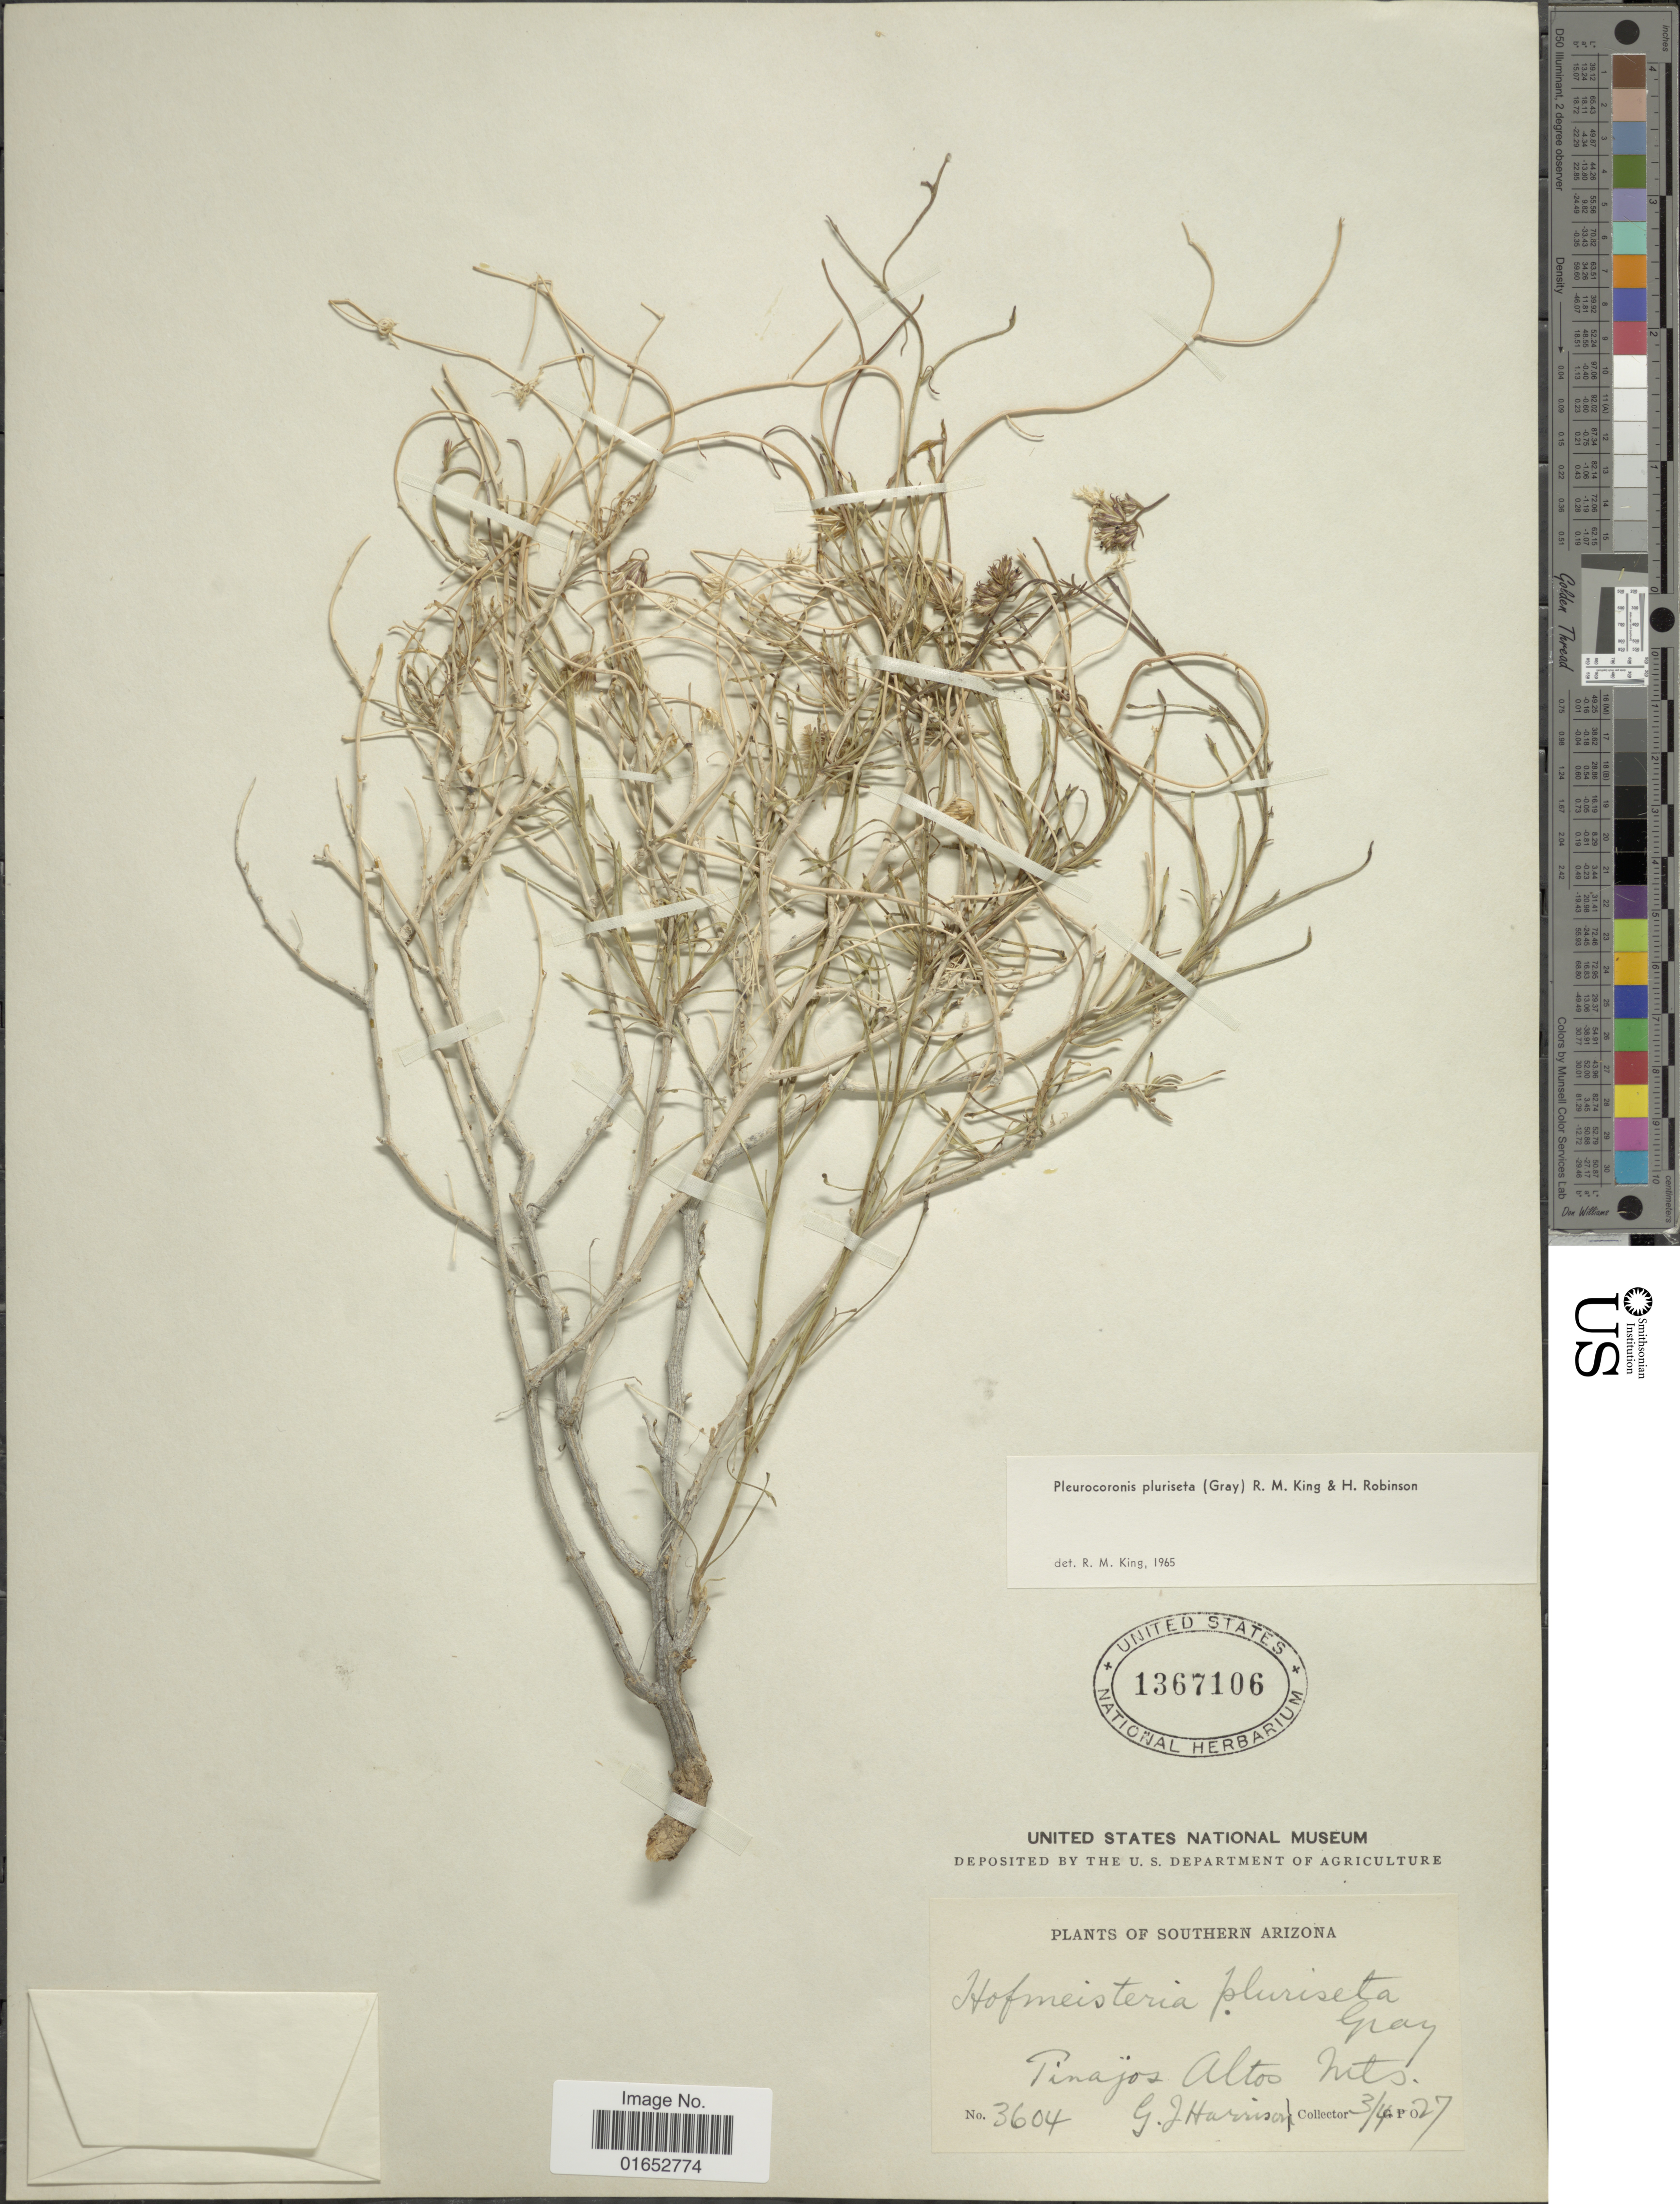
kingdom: Plantae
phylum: Tracheophyta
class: Magnoliopsida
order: Asterales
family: Asteraceae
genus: Pleurocoronis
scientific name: Pleurocoronis pluriseta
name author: (A. Gray) R.M. King & H. Rob.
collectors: G. J. Harrison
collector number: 3604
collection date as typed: Transcribed d/m/y: 4/3/27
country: United States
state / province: Arizona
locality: Southern Arizona, Pinajos Altoo Mts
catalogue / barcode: US 1367106